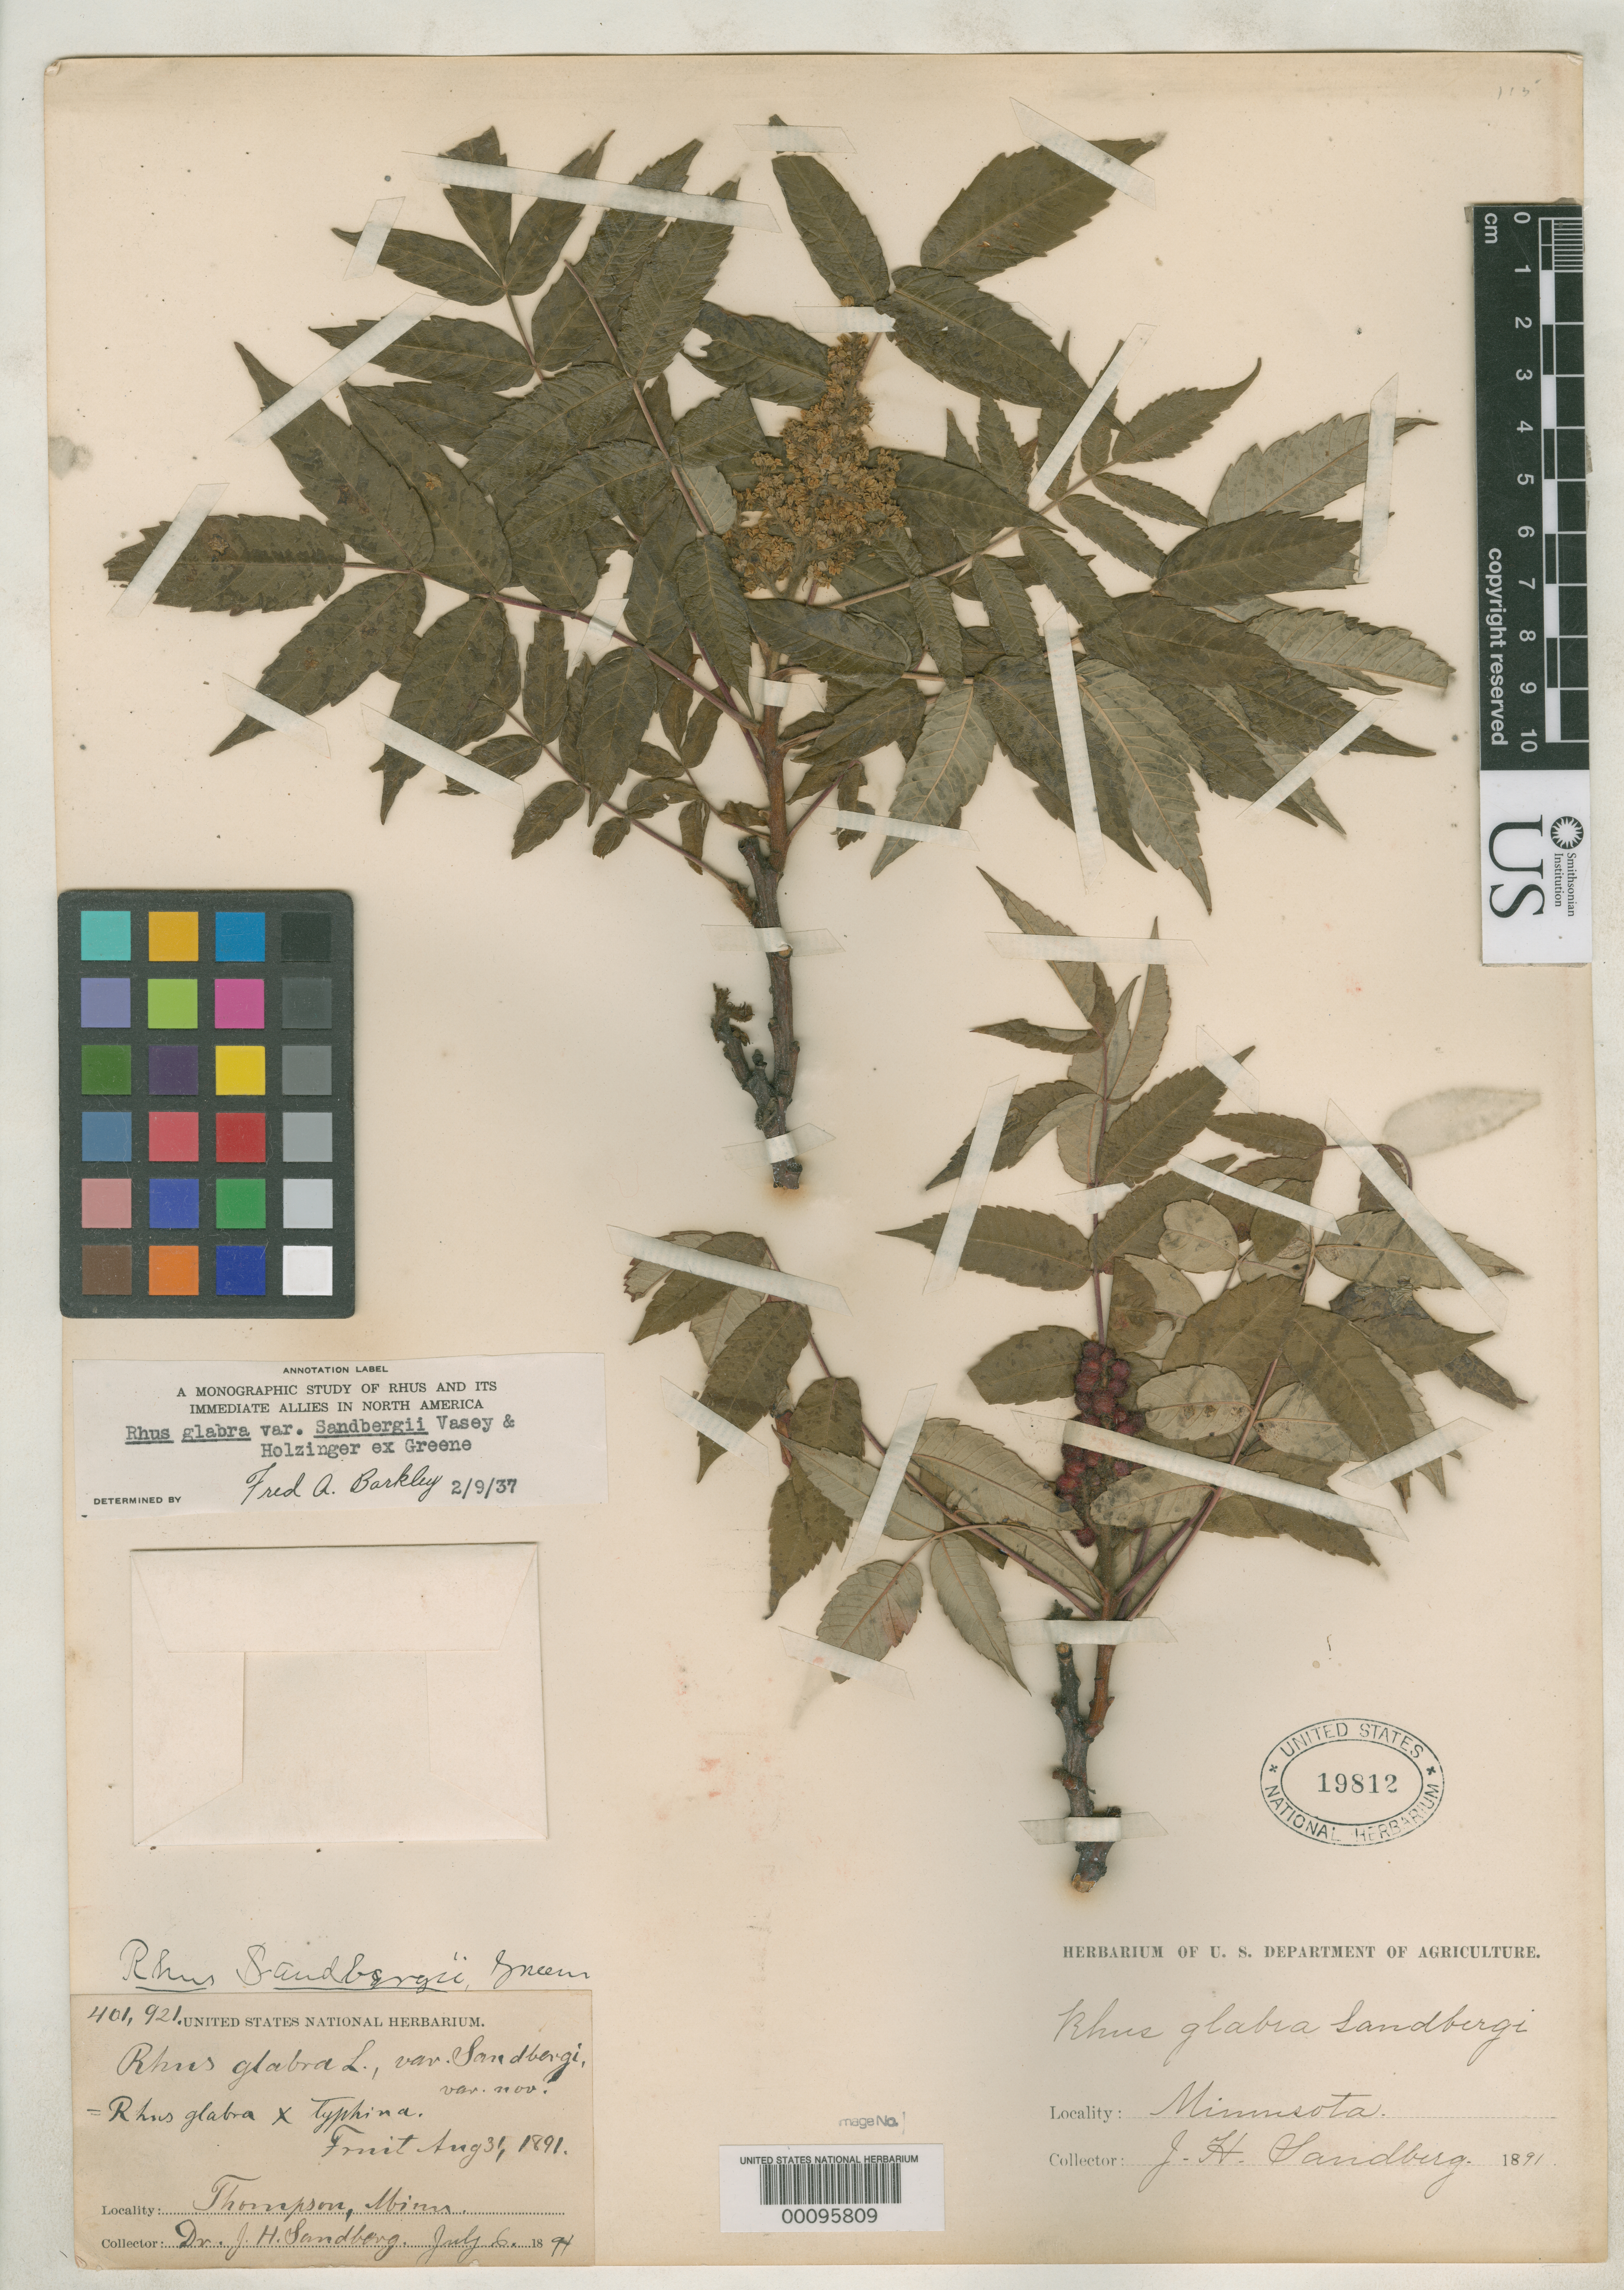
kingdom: Plantae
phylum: Tracheophyta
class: Magnoliopsida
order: Sapindales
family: Anacardiaceae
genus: Rhus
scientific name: Rhus sandbergii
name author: Greene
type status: Isotype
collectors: J. H. Sandberg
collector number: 401921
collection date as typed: Jul 1891 to -- Aug 1891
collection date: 1891-07/1891-08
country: United States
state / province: Minnesota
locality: Near head of Lake Superior.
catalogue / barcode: US 19812